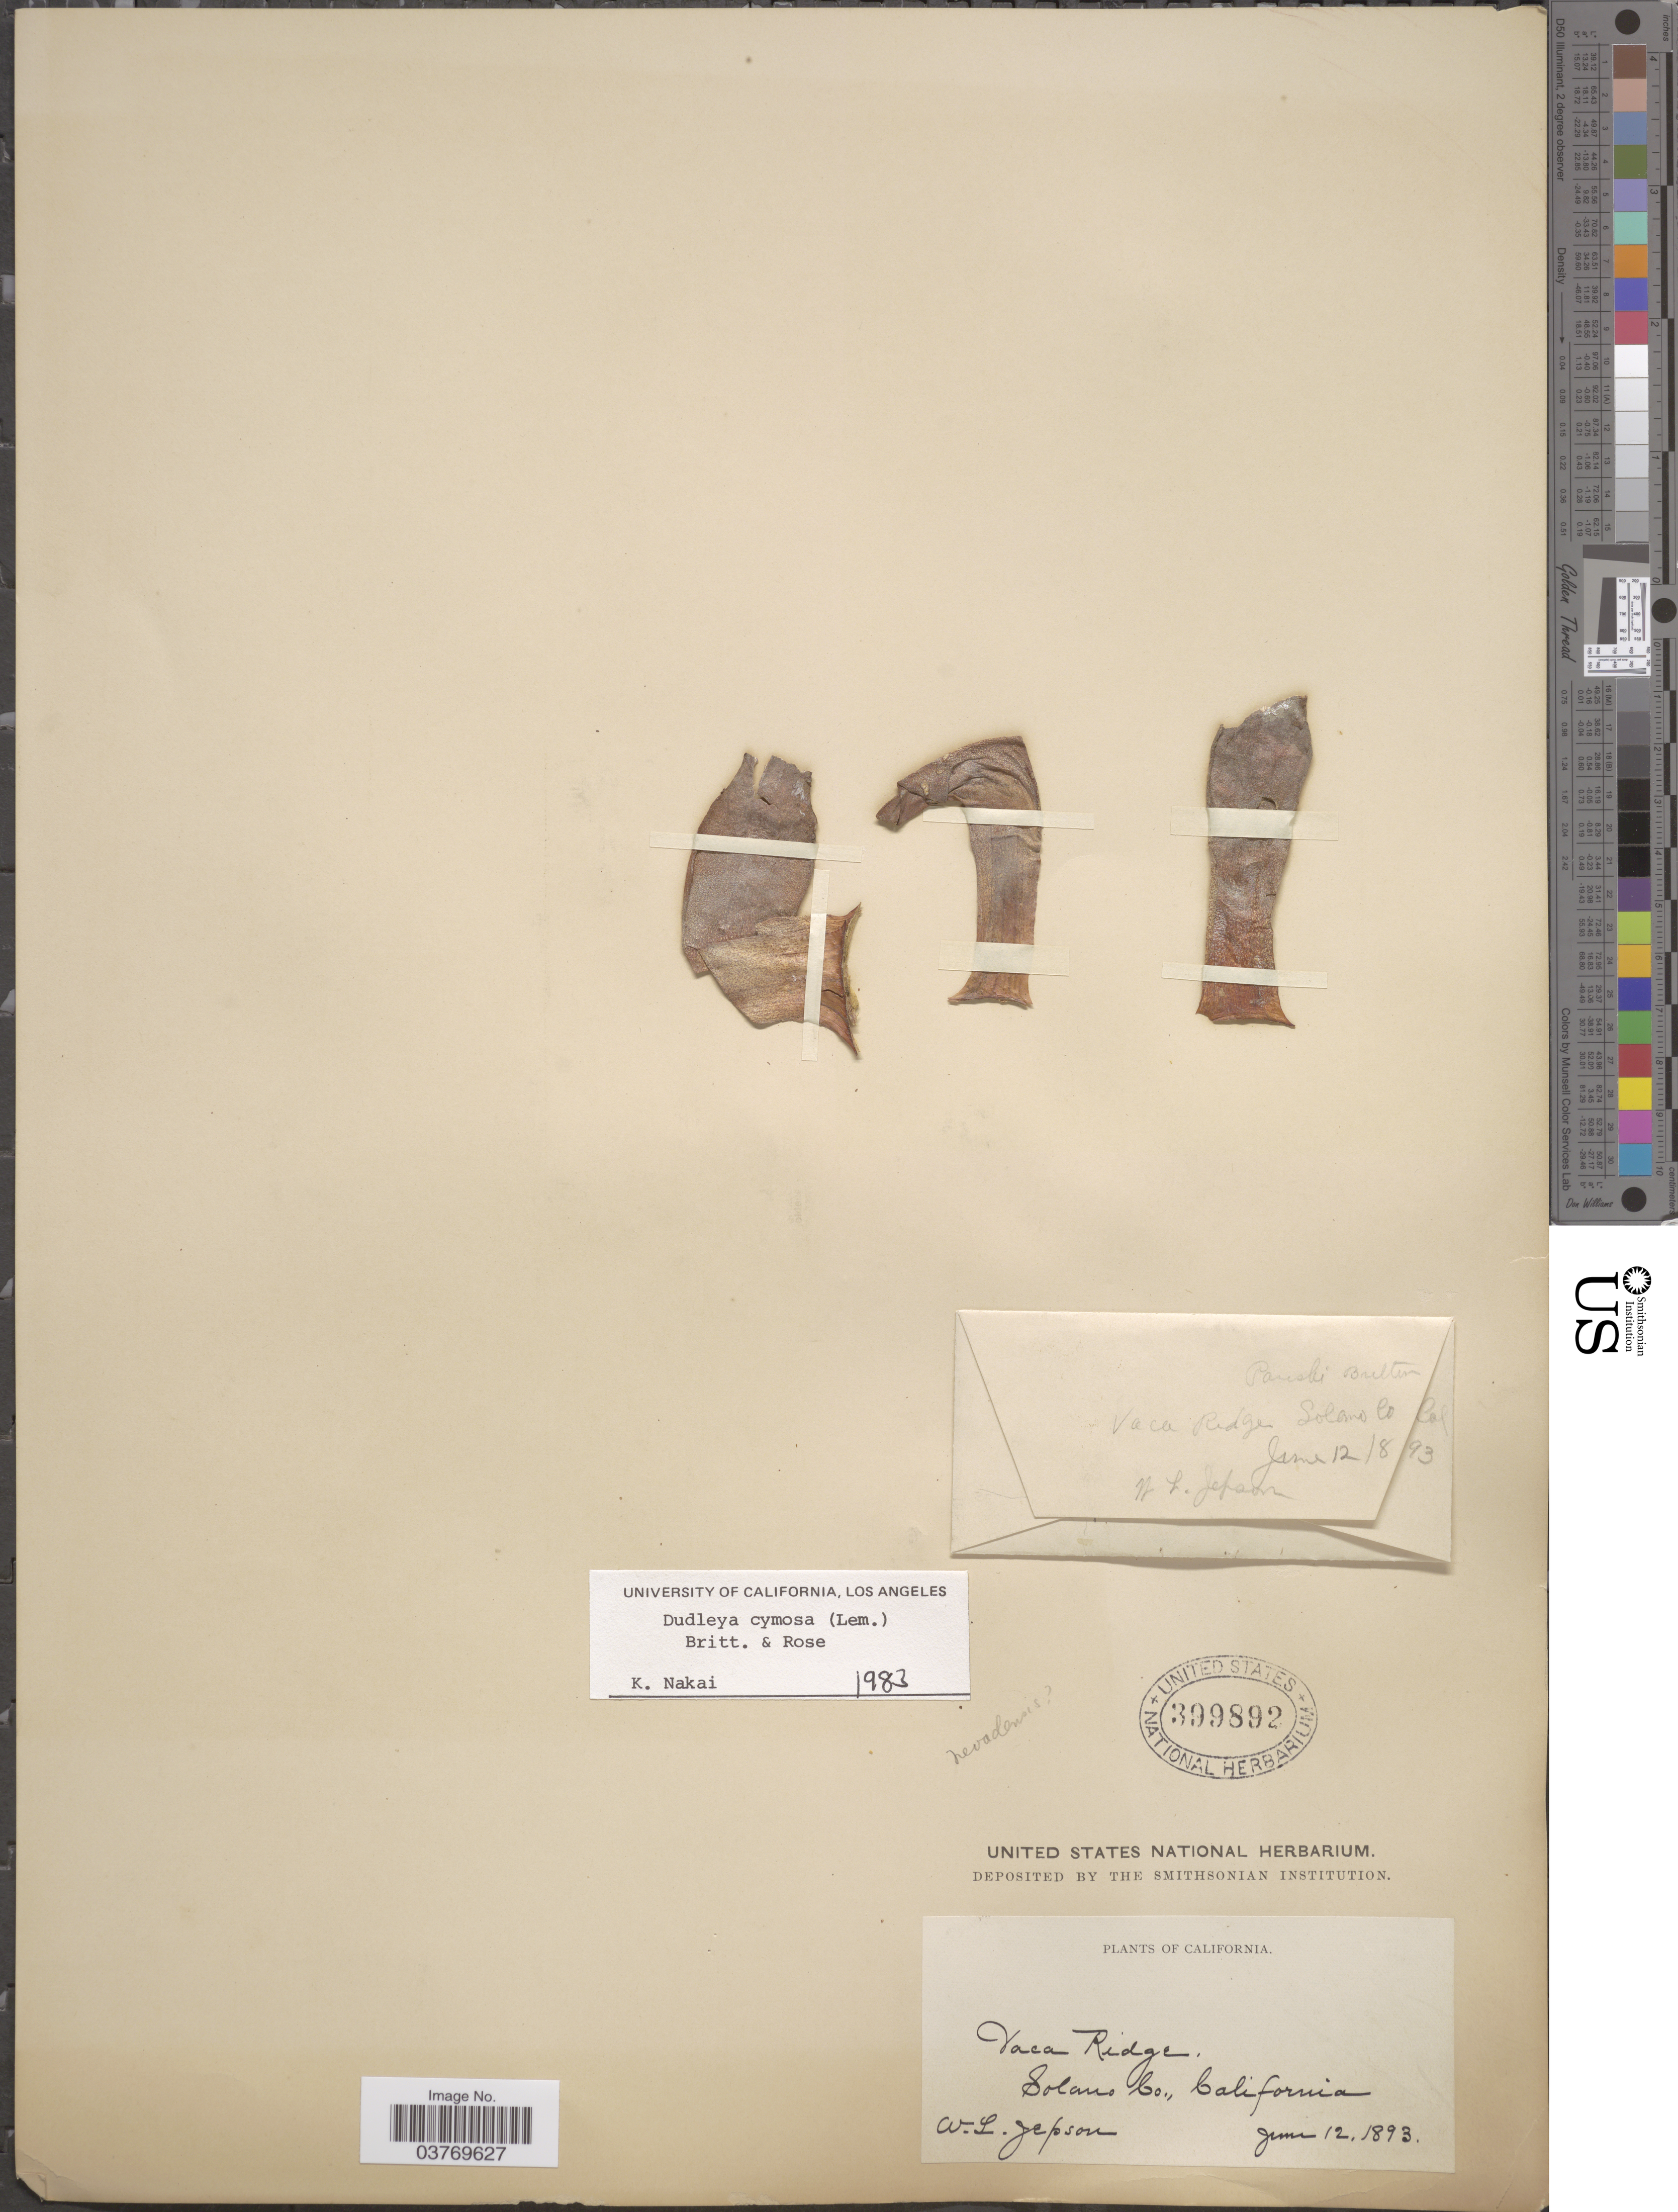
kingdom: Plantae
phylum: Tracheophyta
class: Magnoliopsida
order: Saxifragales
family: Crassulaceae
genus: Dudleya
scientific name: Dudleya cymosa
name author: (Lem.) Britton & Rose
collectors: W. L. Jepson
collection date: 1893-06-12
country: United States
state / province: California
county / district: Solano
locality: Vaca Ridge, Solano Co.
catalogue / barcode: US 399892